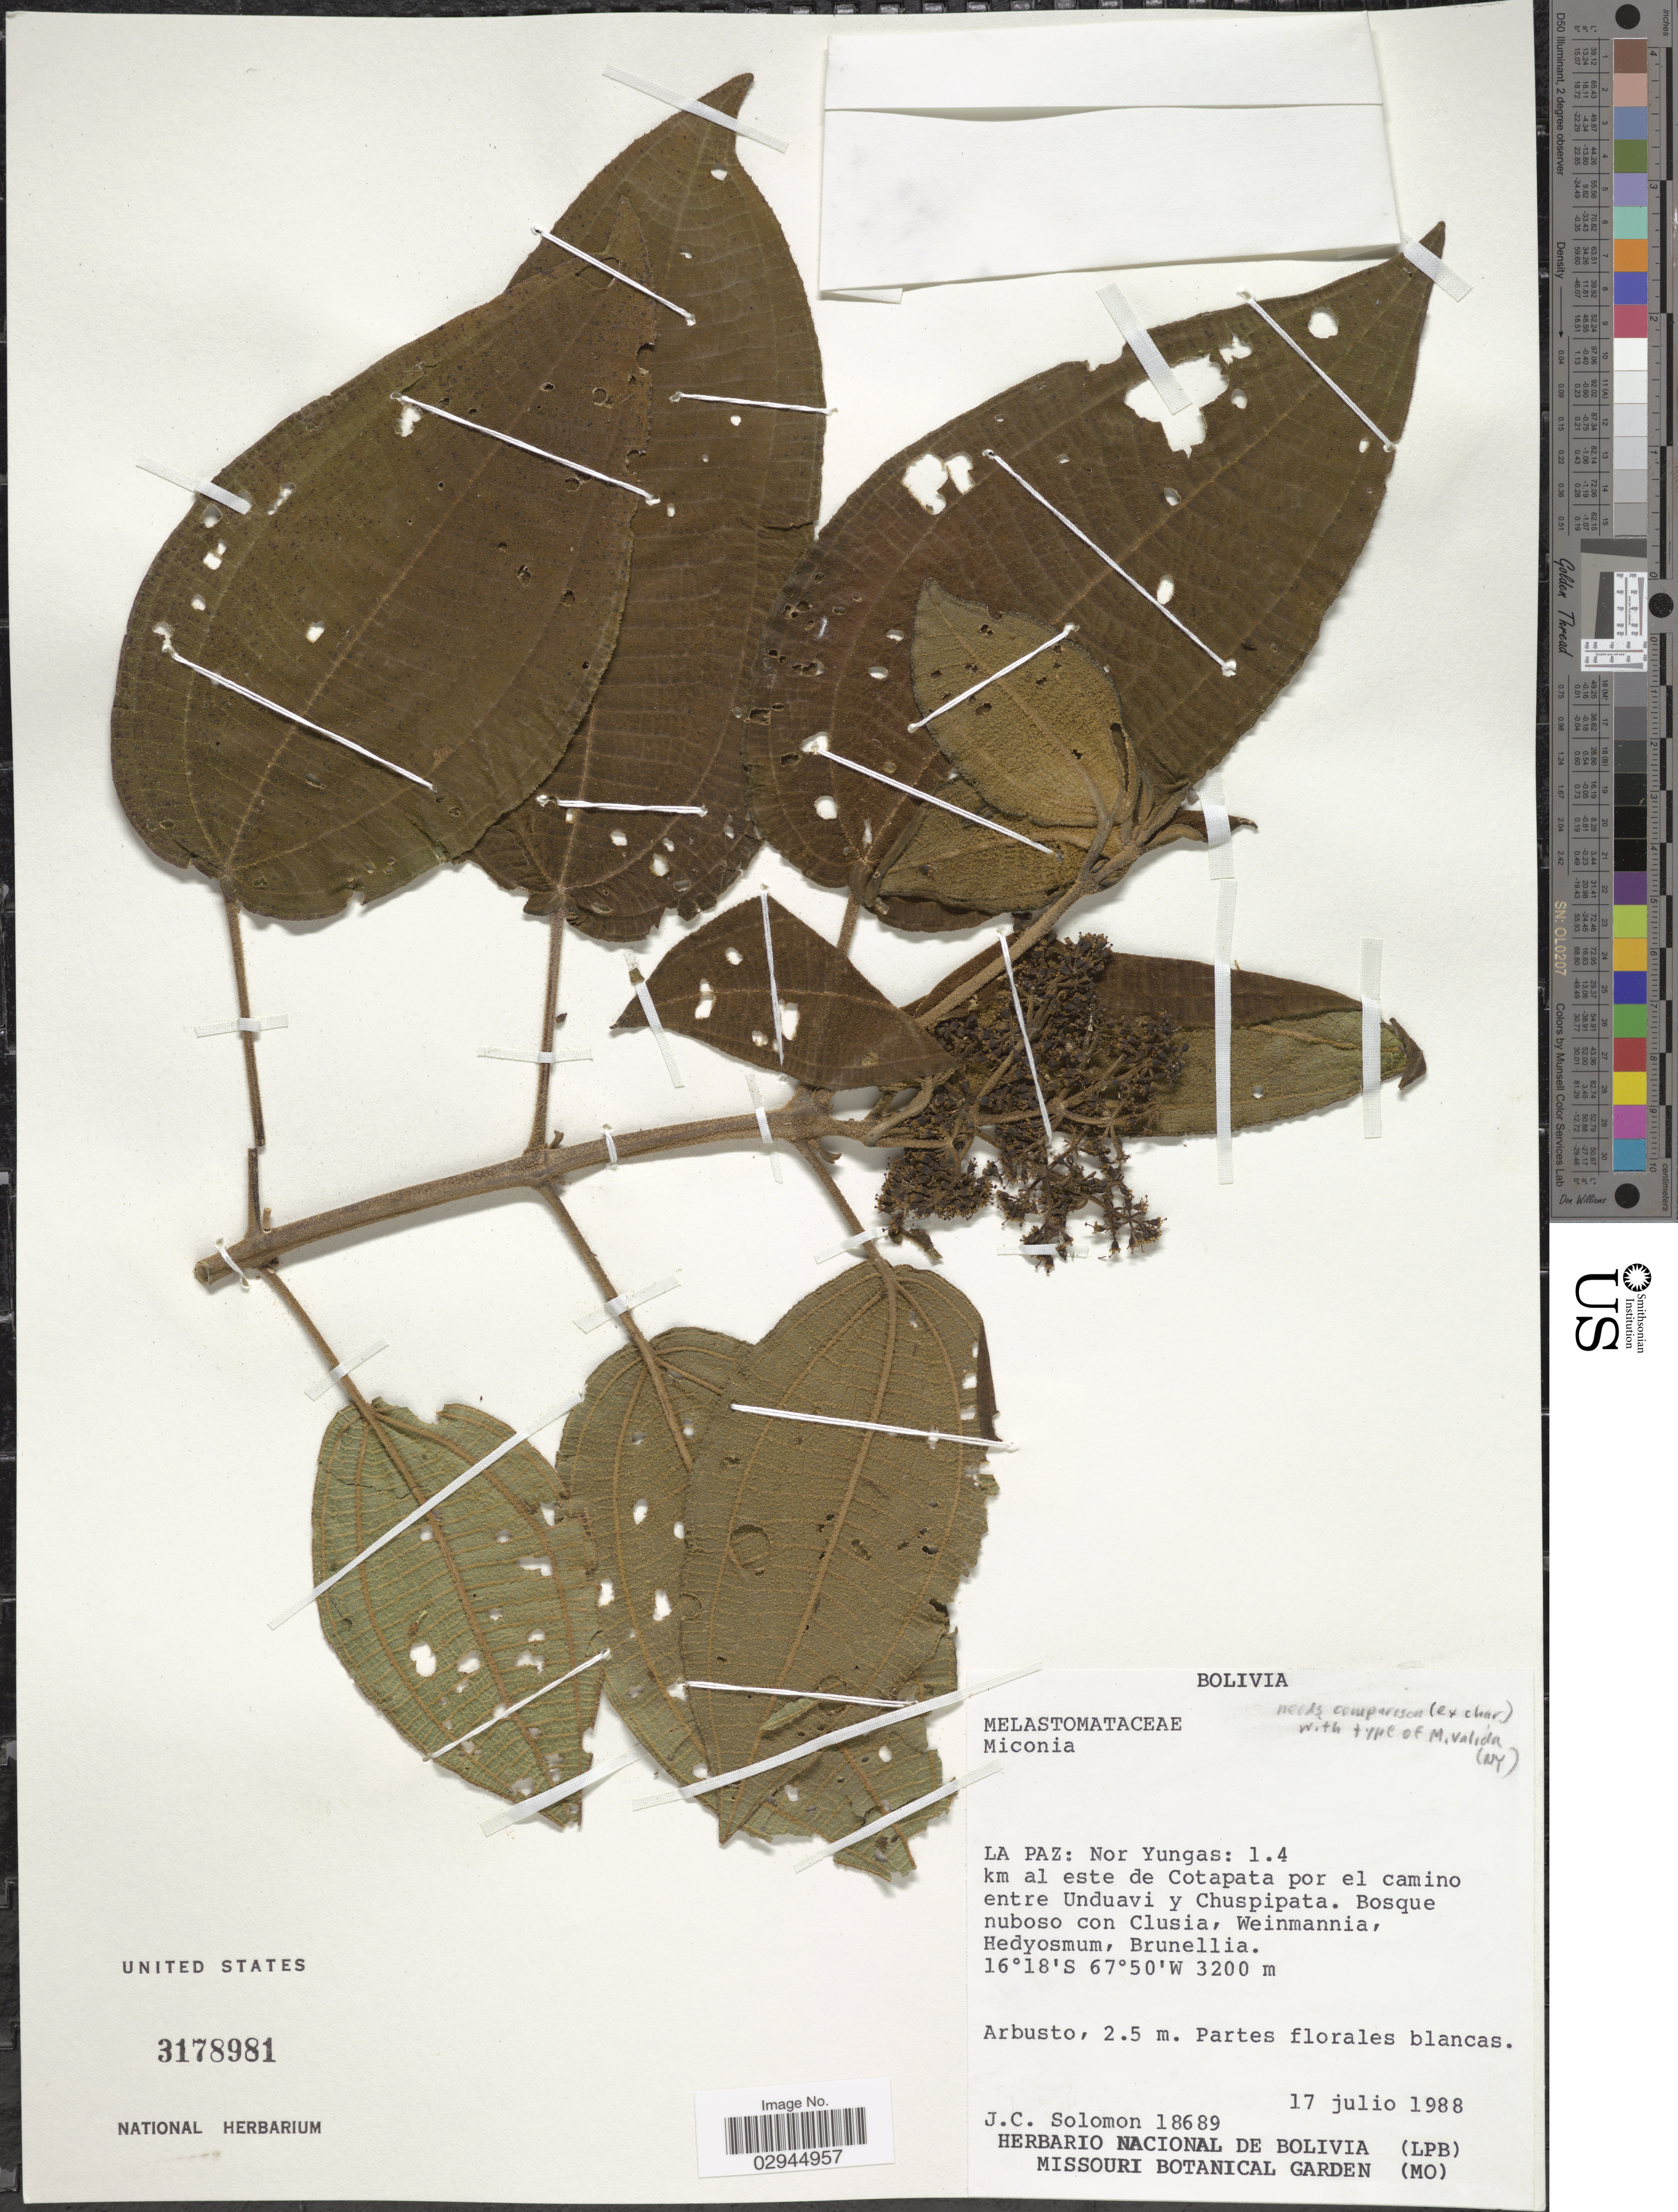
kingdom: Plantae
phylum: Tracheophyta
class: Magnoliopsida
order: Myrtales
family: Melastomataceae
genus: Miconia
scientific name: Miconia sp.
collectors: J. C. Solomon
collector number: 18689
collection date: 1988-07-17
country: Bolivia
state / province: La Paz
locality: Nor Yungas: 1.4 km al este de Cotapata por el camino entre Unduavi y Chuspipata.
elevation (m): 3200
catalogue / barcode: US 3178981